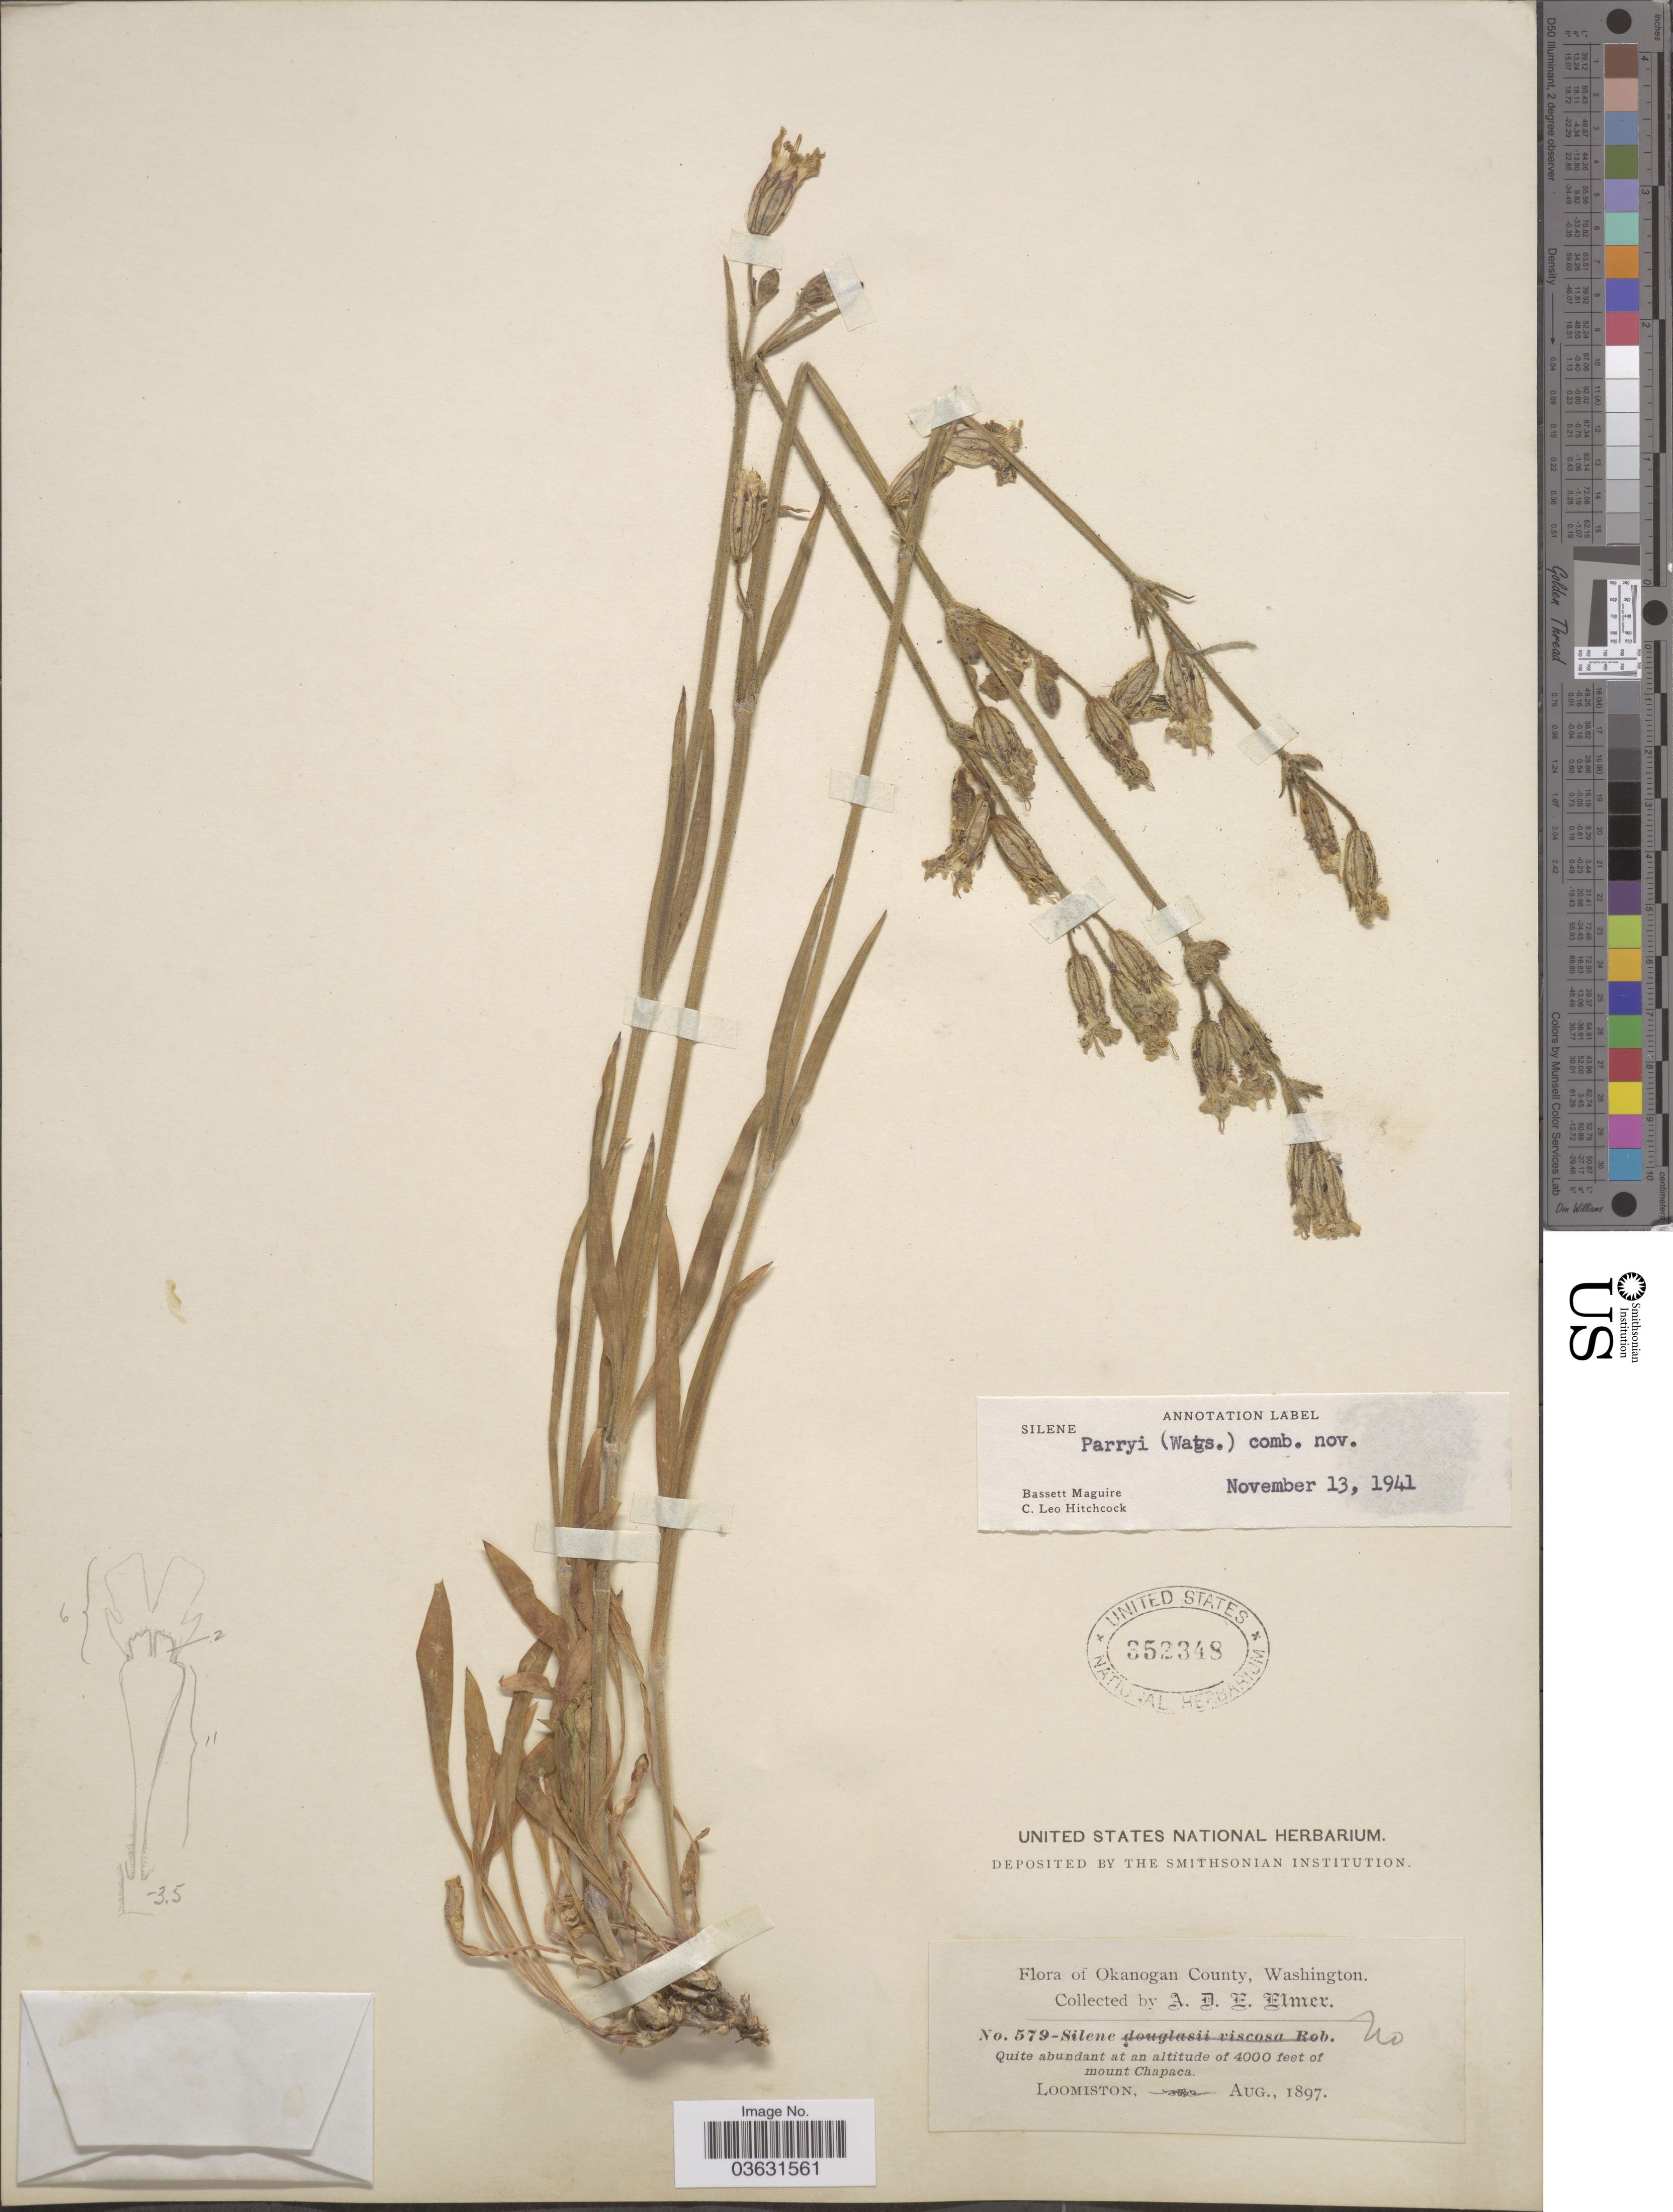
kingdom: Plantae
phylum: Tracheophyta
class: Magnoliopsida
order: Caryophyllales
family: Caryophyllaceae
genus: Silene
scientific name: Silene parryi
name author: (S. Watson) C.L. Hitchc. & Maguire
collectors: A. D. E. Elmer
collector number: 579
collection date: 1897-08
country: United States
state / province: Washington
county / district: Okanogan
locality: Okanogan County. Mount Chapaca. Loomiston.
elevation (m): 1219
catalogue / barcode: US 352348